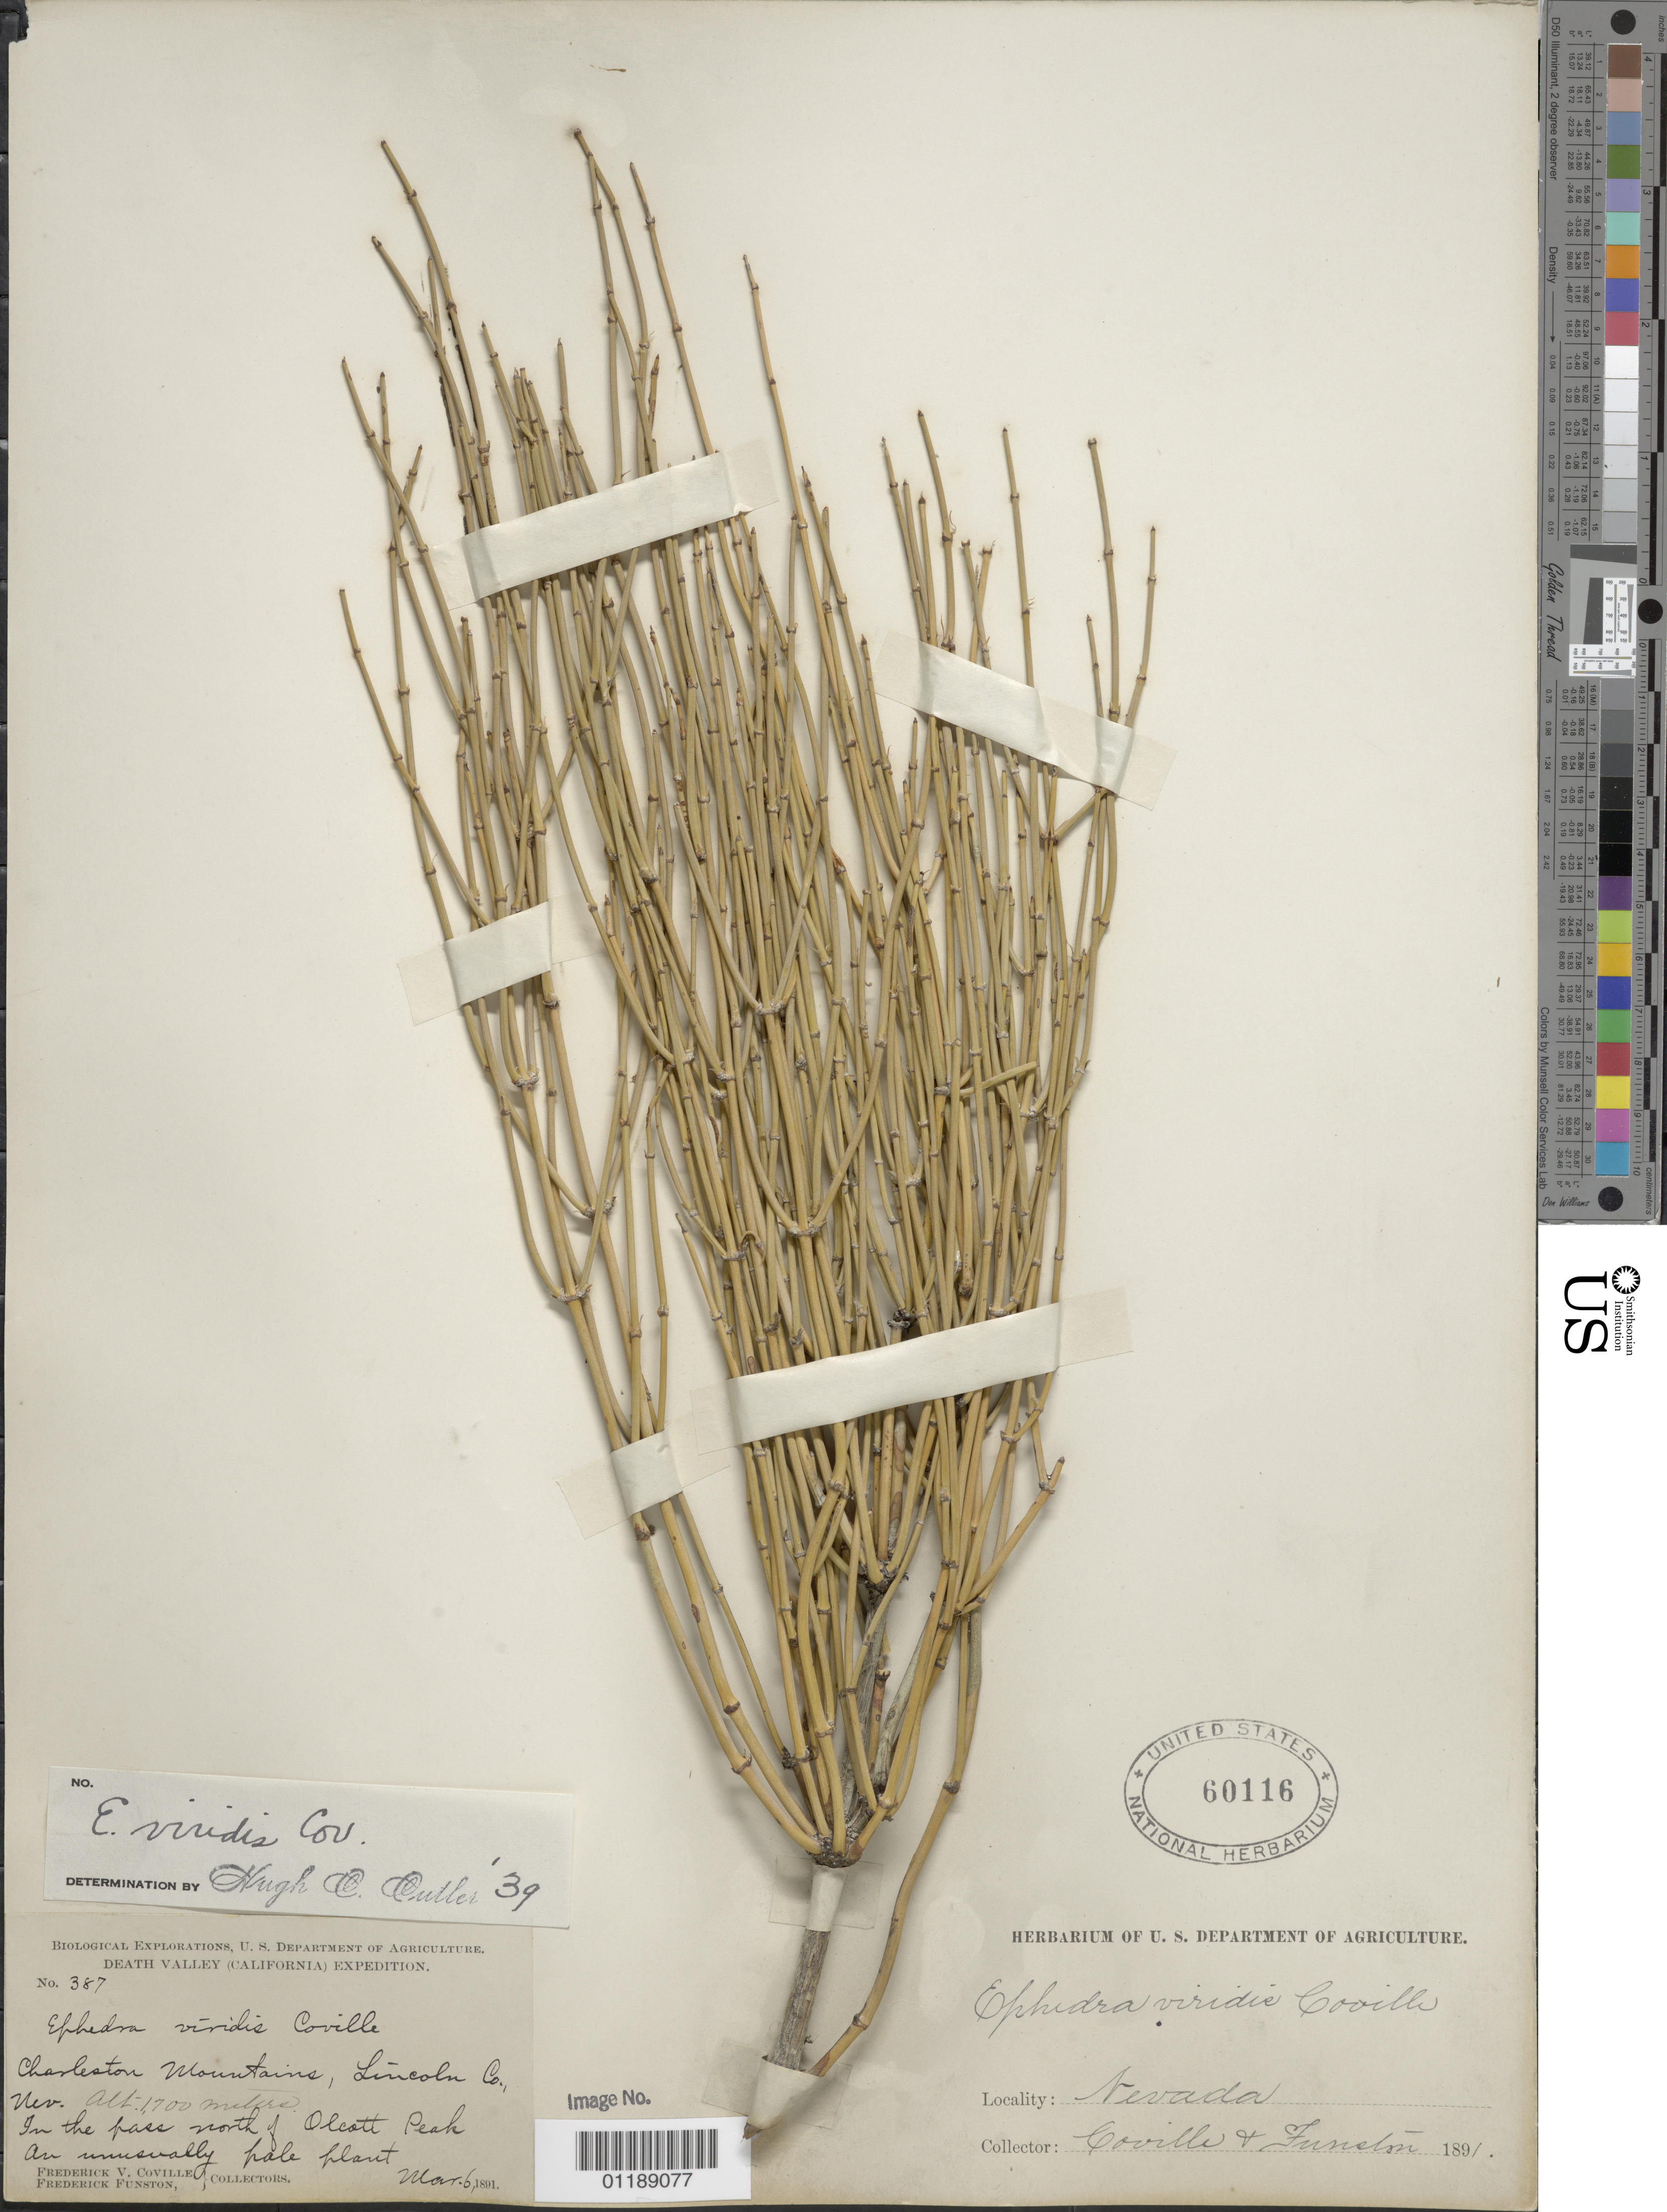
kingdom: Plantae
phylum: Tracheophyta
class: Gnetopsida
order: Ephedrales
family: Ephedraceae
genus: Ephedra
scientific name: Ephedra viridis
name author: Coville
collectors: F. V. Coville & F. Funston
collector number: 387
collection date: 1891-03-06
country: United States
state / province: Nevada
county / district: Lincoln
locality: Charleston Mountains.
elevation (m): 1700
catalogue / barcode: US 60116